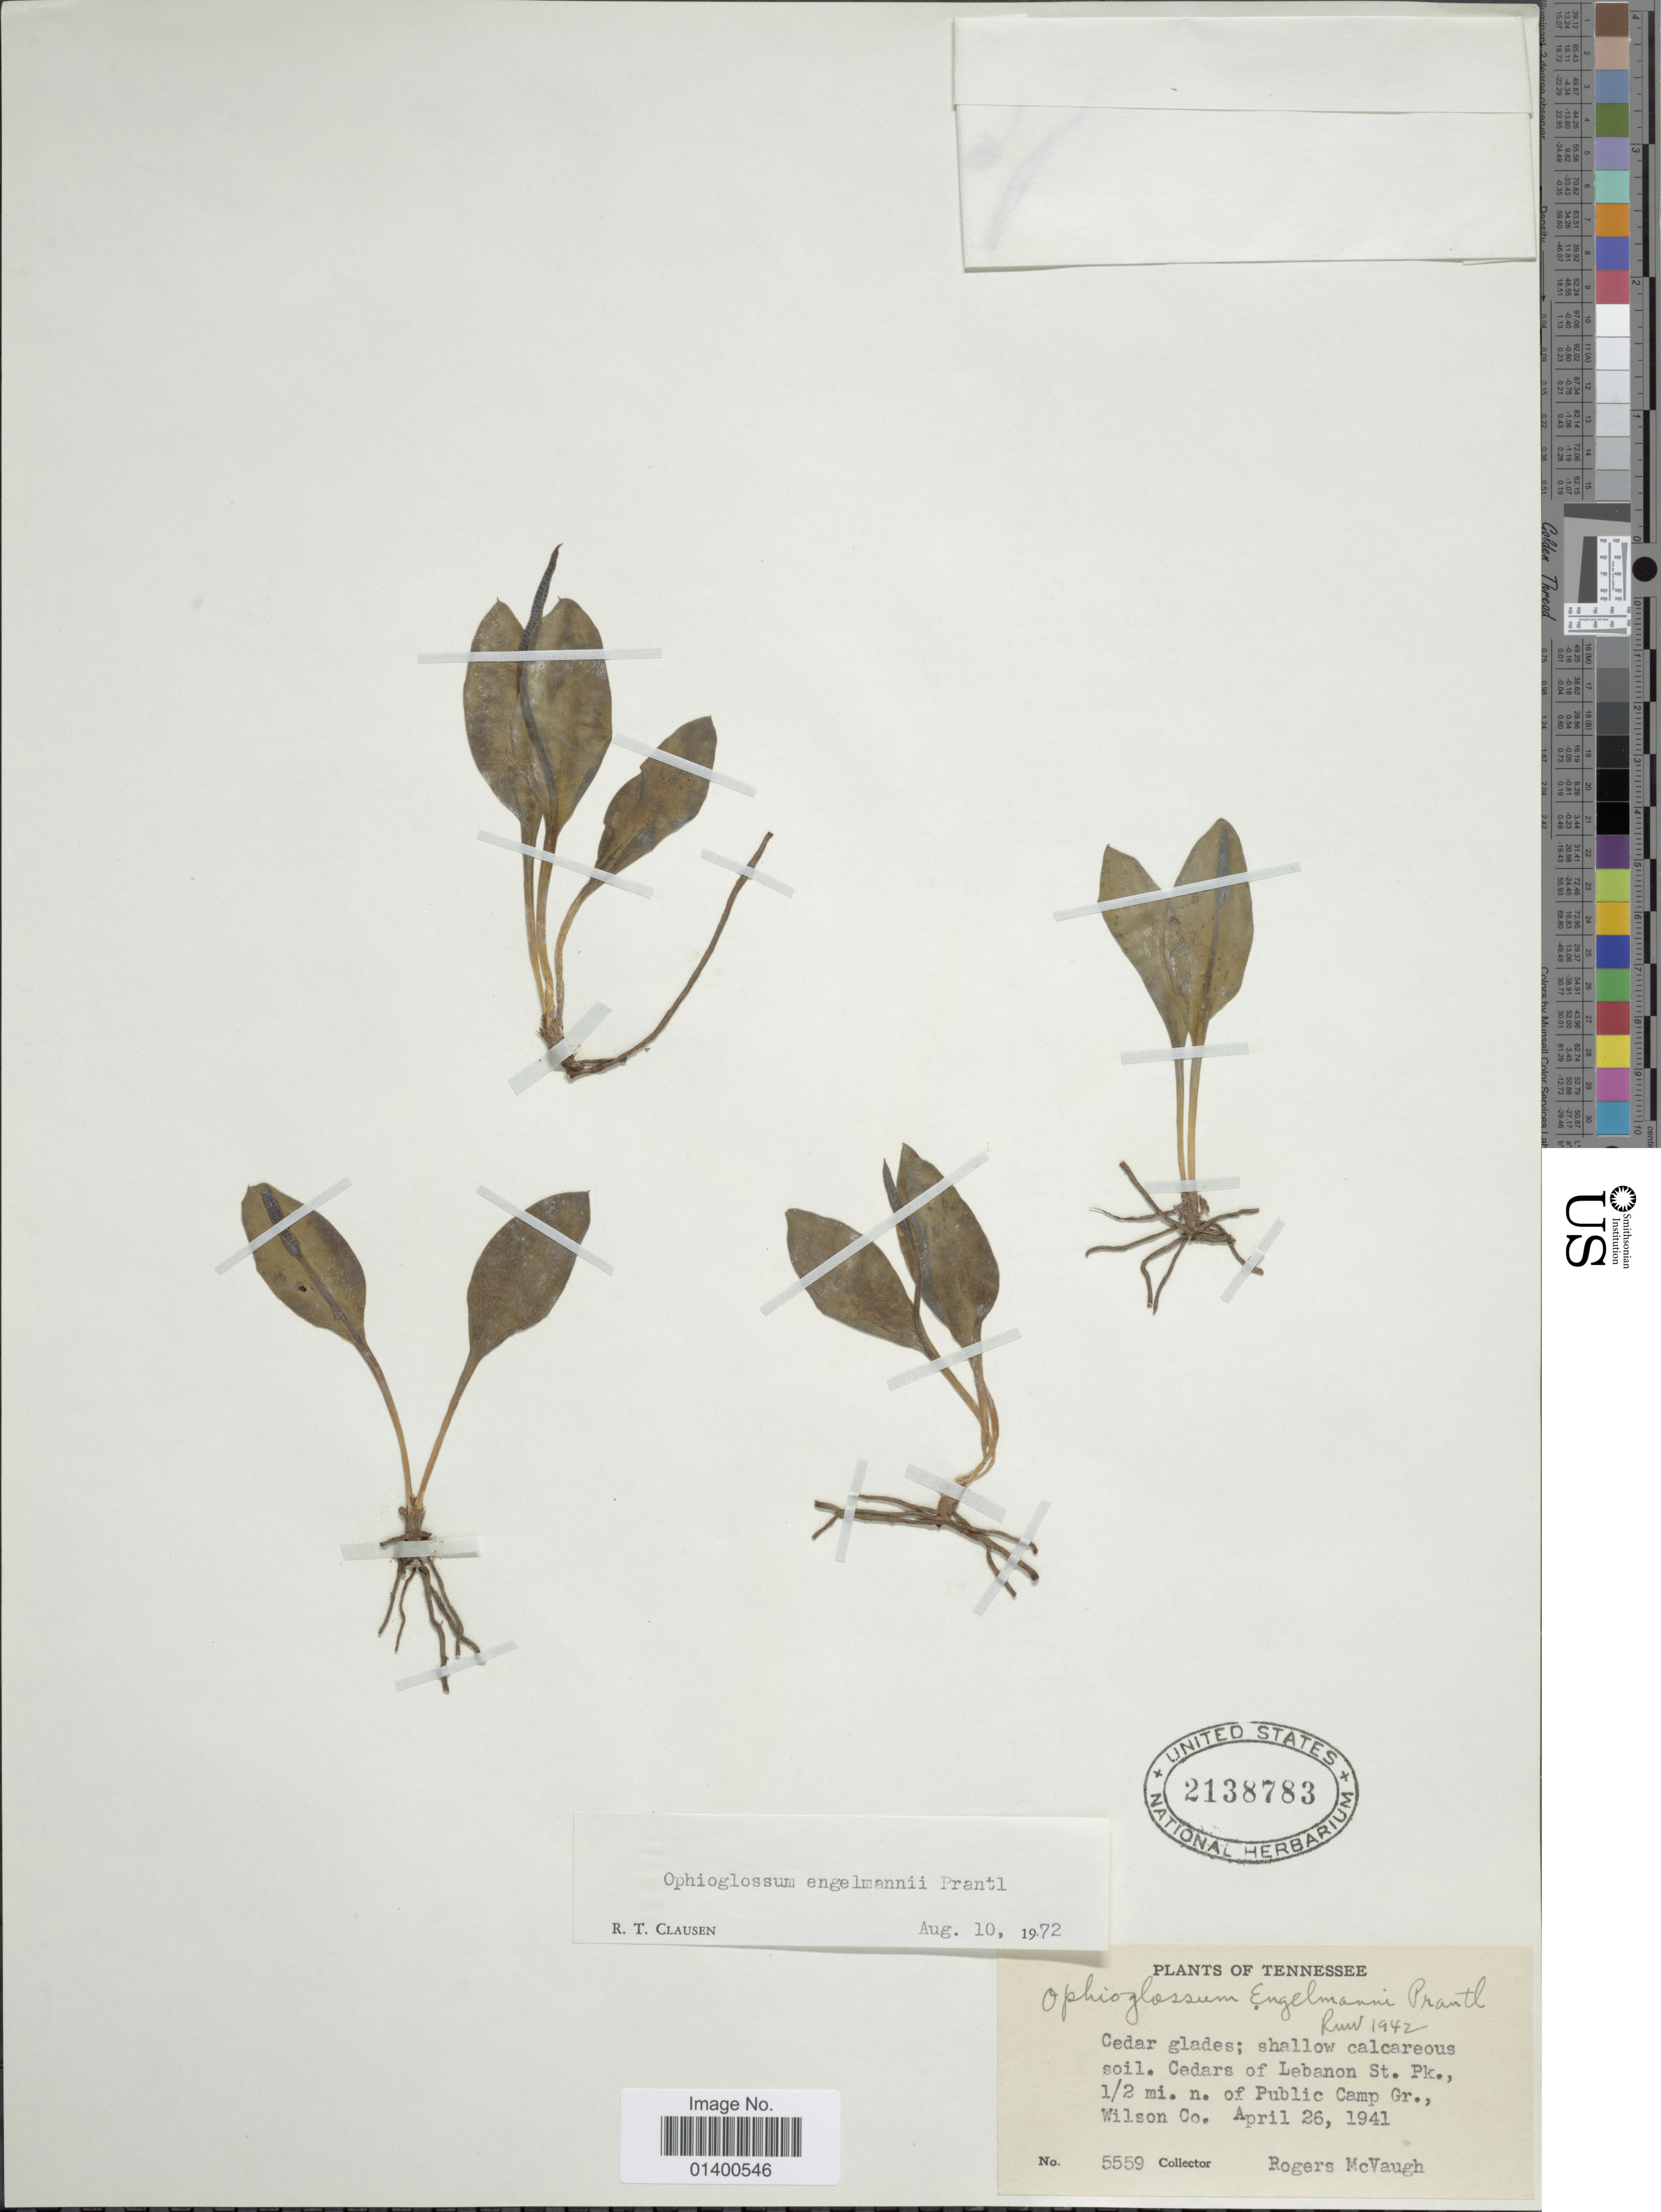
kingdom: Plantae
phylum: Tracheophyta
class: Polypodiopsida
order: Ophioglossales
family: Ophioglossaceae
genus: Ophioglossum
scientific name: Ophioglossum engelmannii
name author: Prantl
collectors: R. McVaugh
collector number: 5559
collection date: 1941-04-26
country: United States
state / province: Tennessee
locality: Cedars of Lebanon St. Pk., ½ mi. n. of Public Camp Gr., Wilson Co.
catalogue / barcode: US 2138783